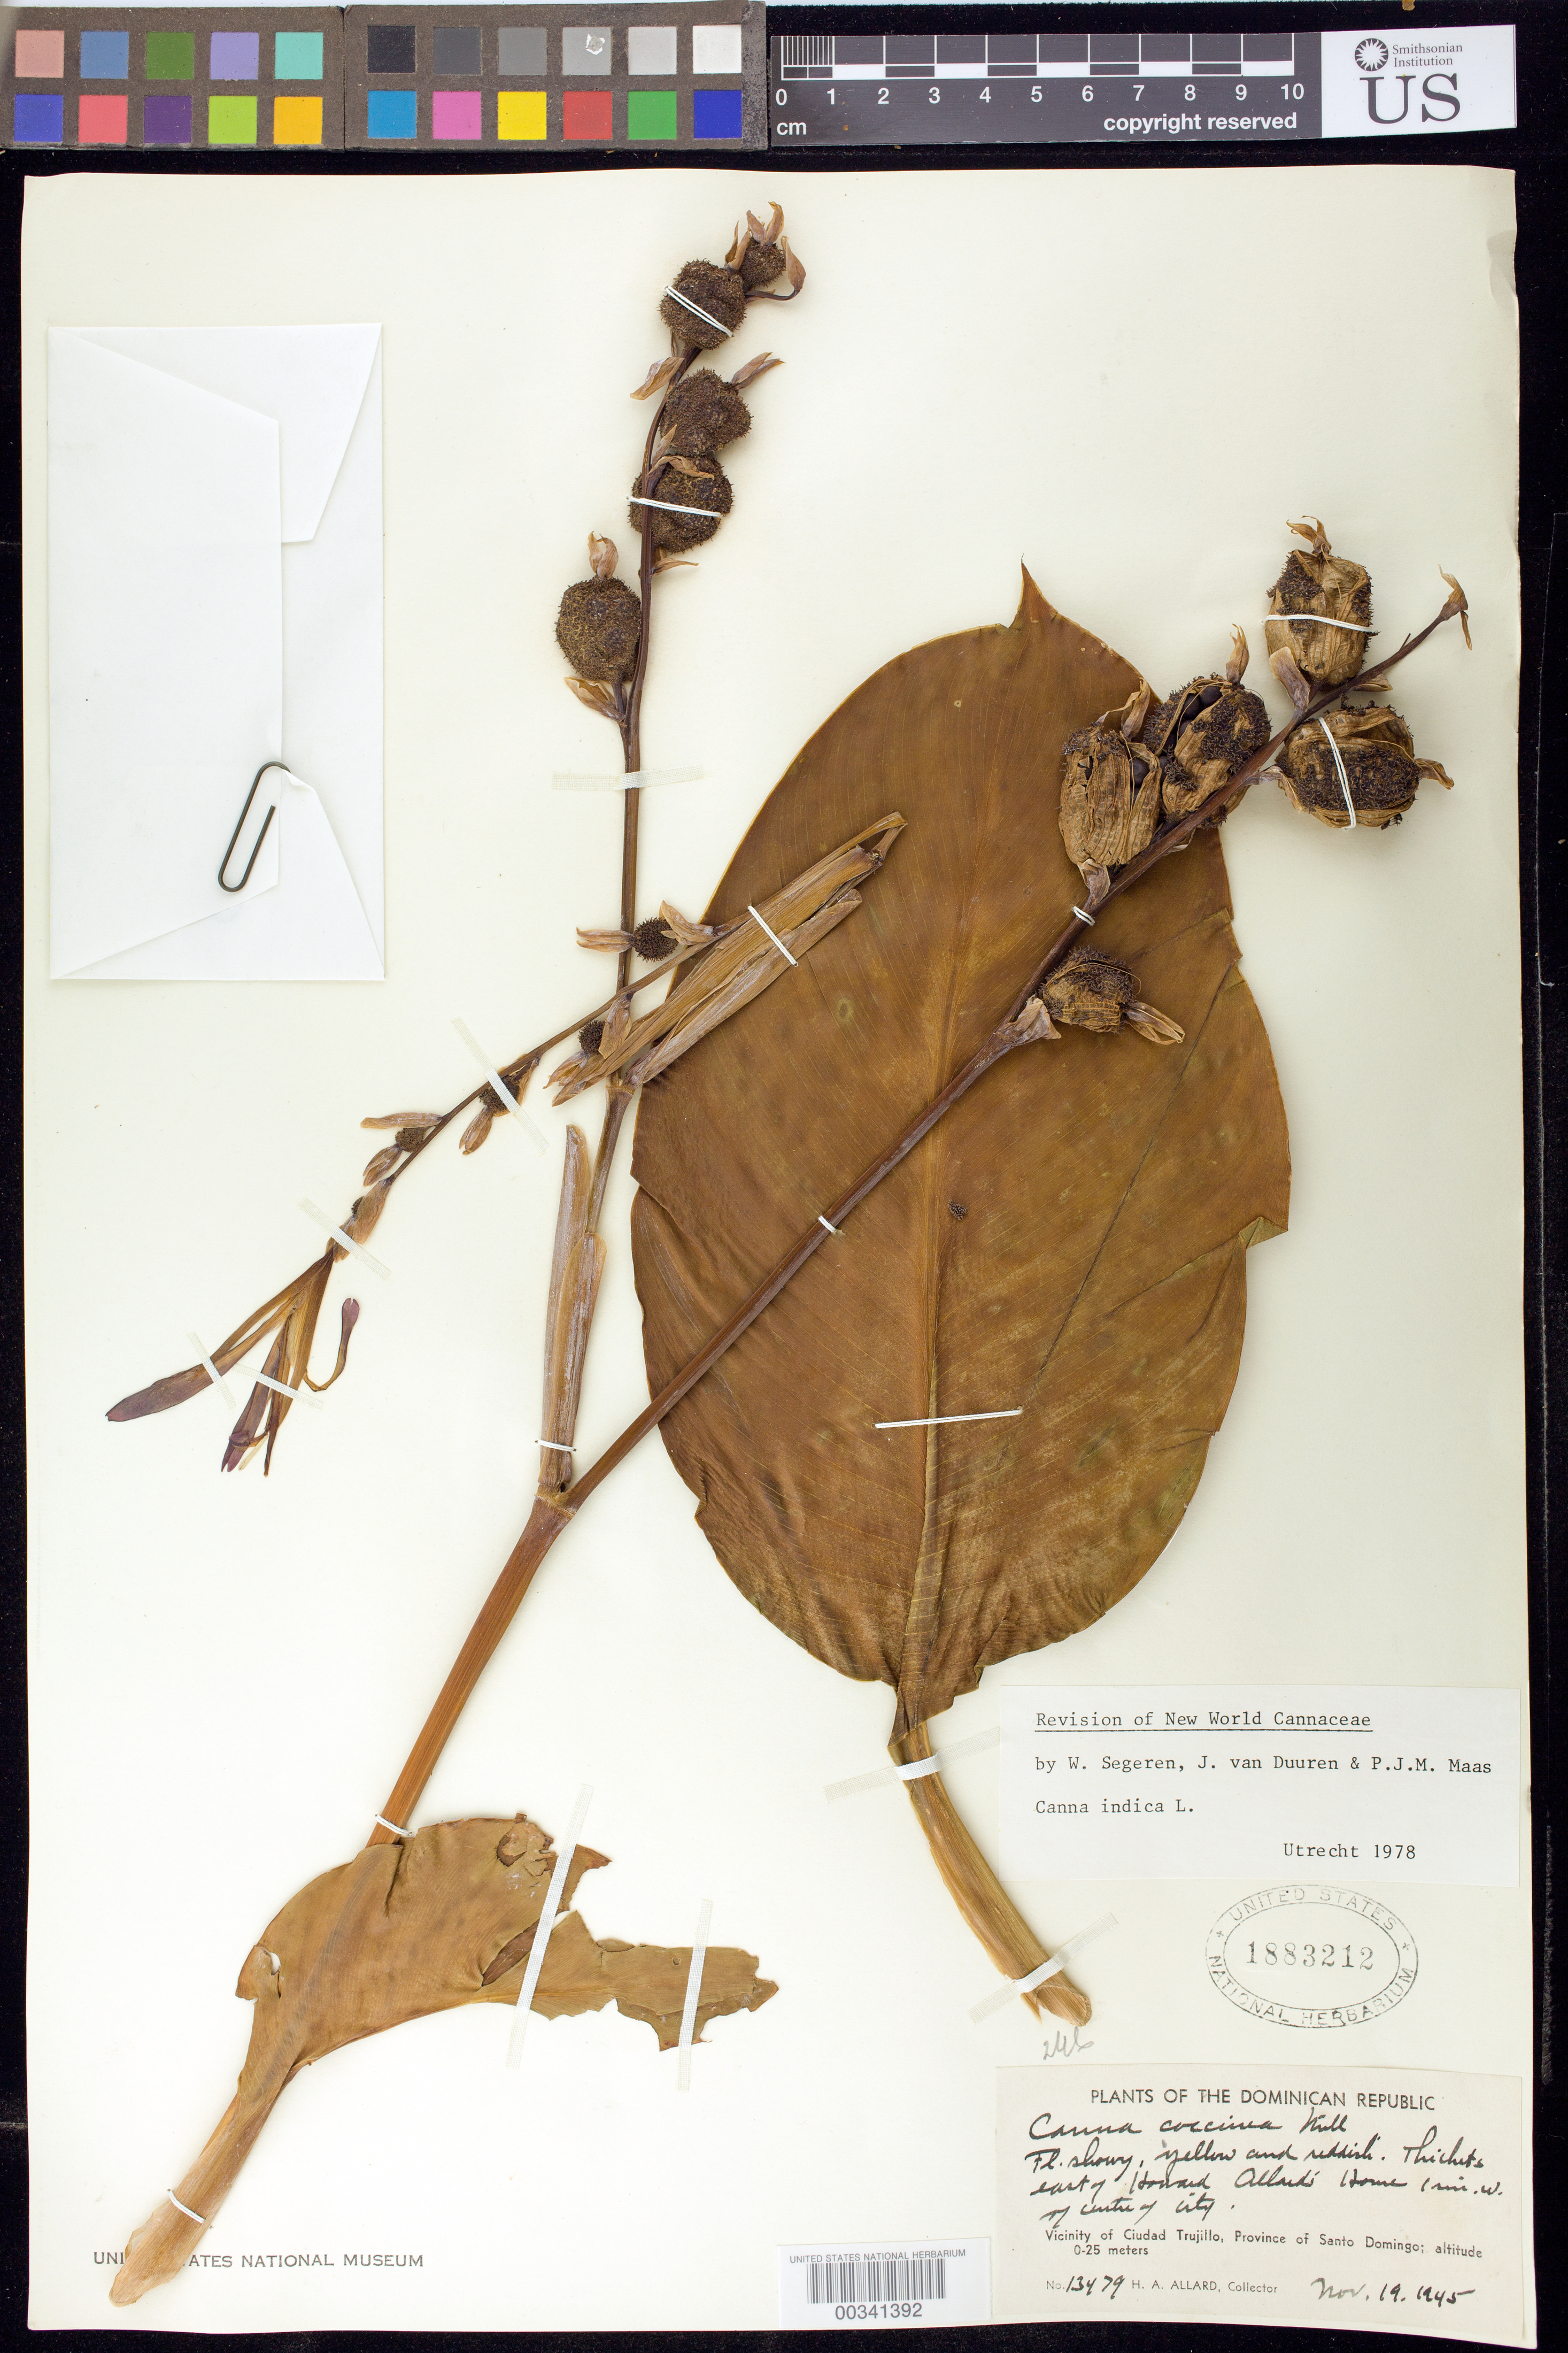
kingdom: Plantae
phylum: Tracheophyta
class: Liliopsida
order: Zingiberales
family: Cannaceae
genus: Canna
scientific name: Canna indica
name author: L.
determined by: Segeren, W.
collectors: H. A. Allard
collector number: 13479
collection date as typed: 19 Nov 1945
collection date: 1945-11-19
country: Dominican Republic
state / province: Distrito Nacional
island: Hispaniola Island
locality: Thickets e of howard allard's house, vicinity of ciudad trujillo, prov of santo domingo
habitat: thickets of house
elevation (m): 0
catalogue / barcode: US 1883212